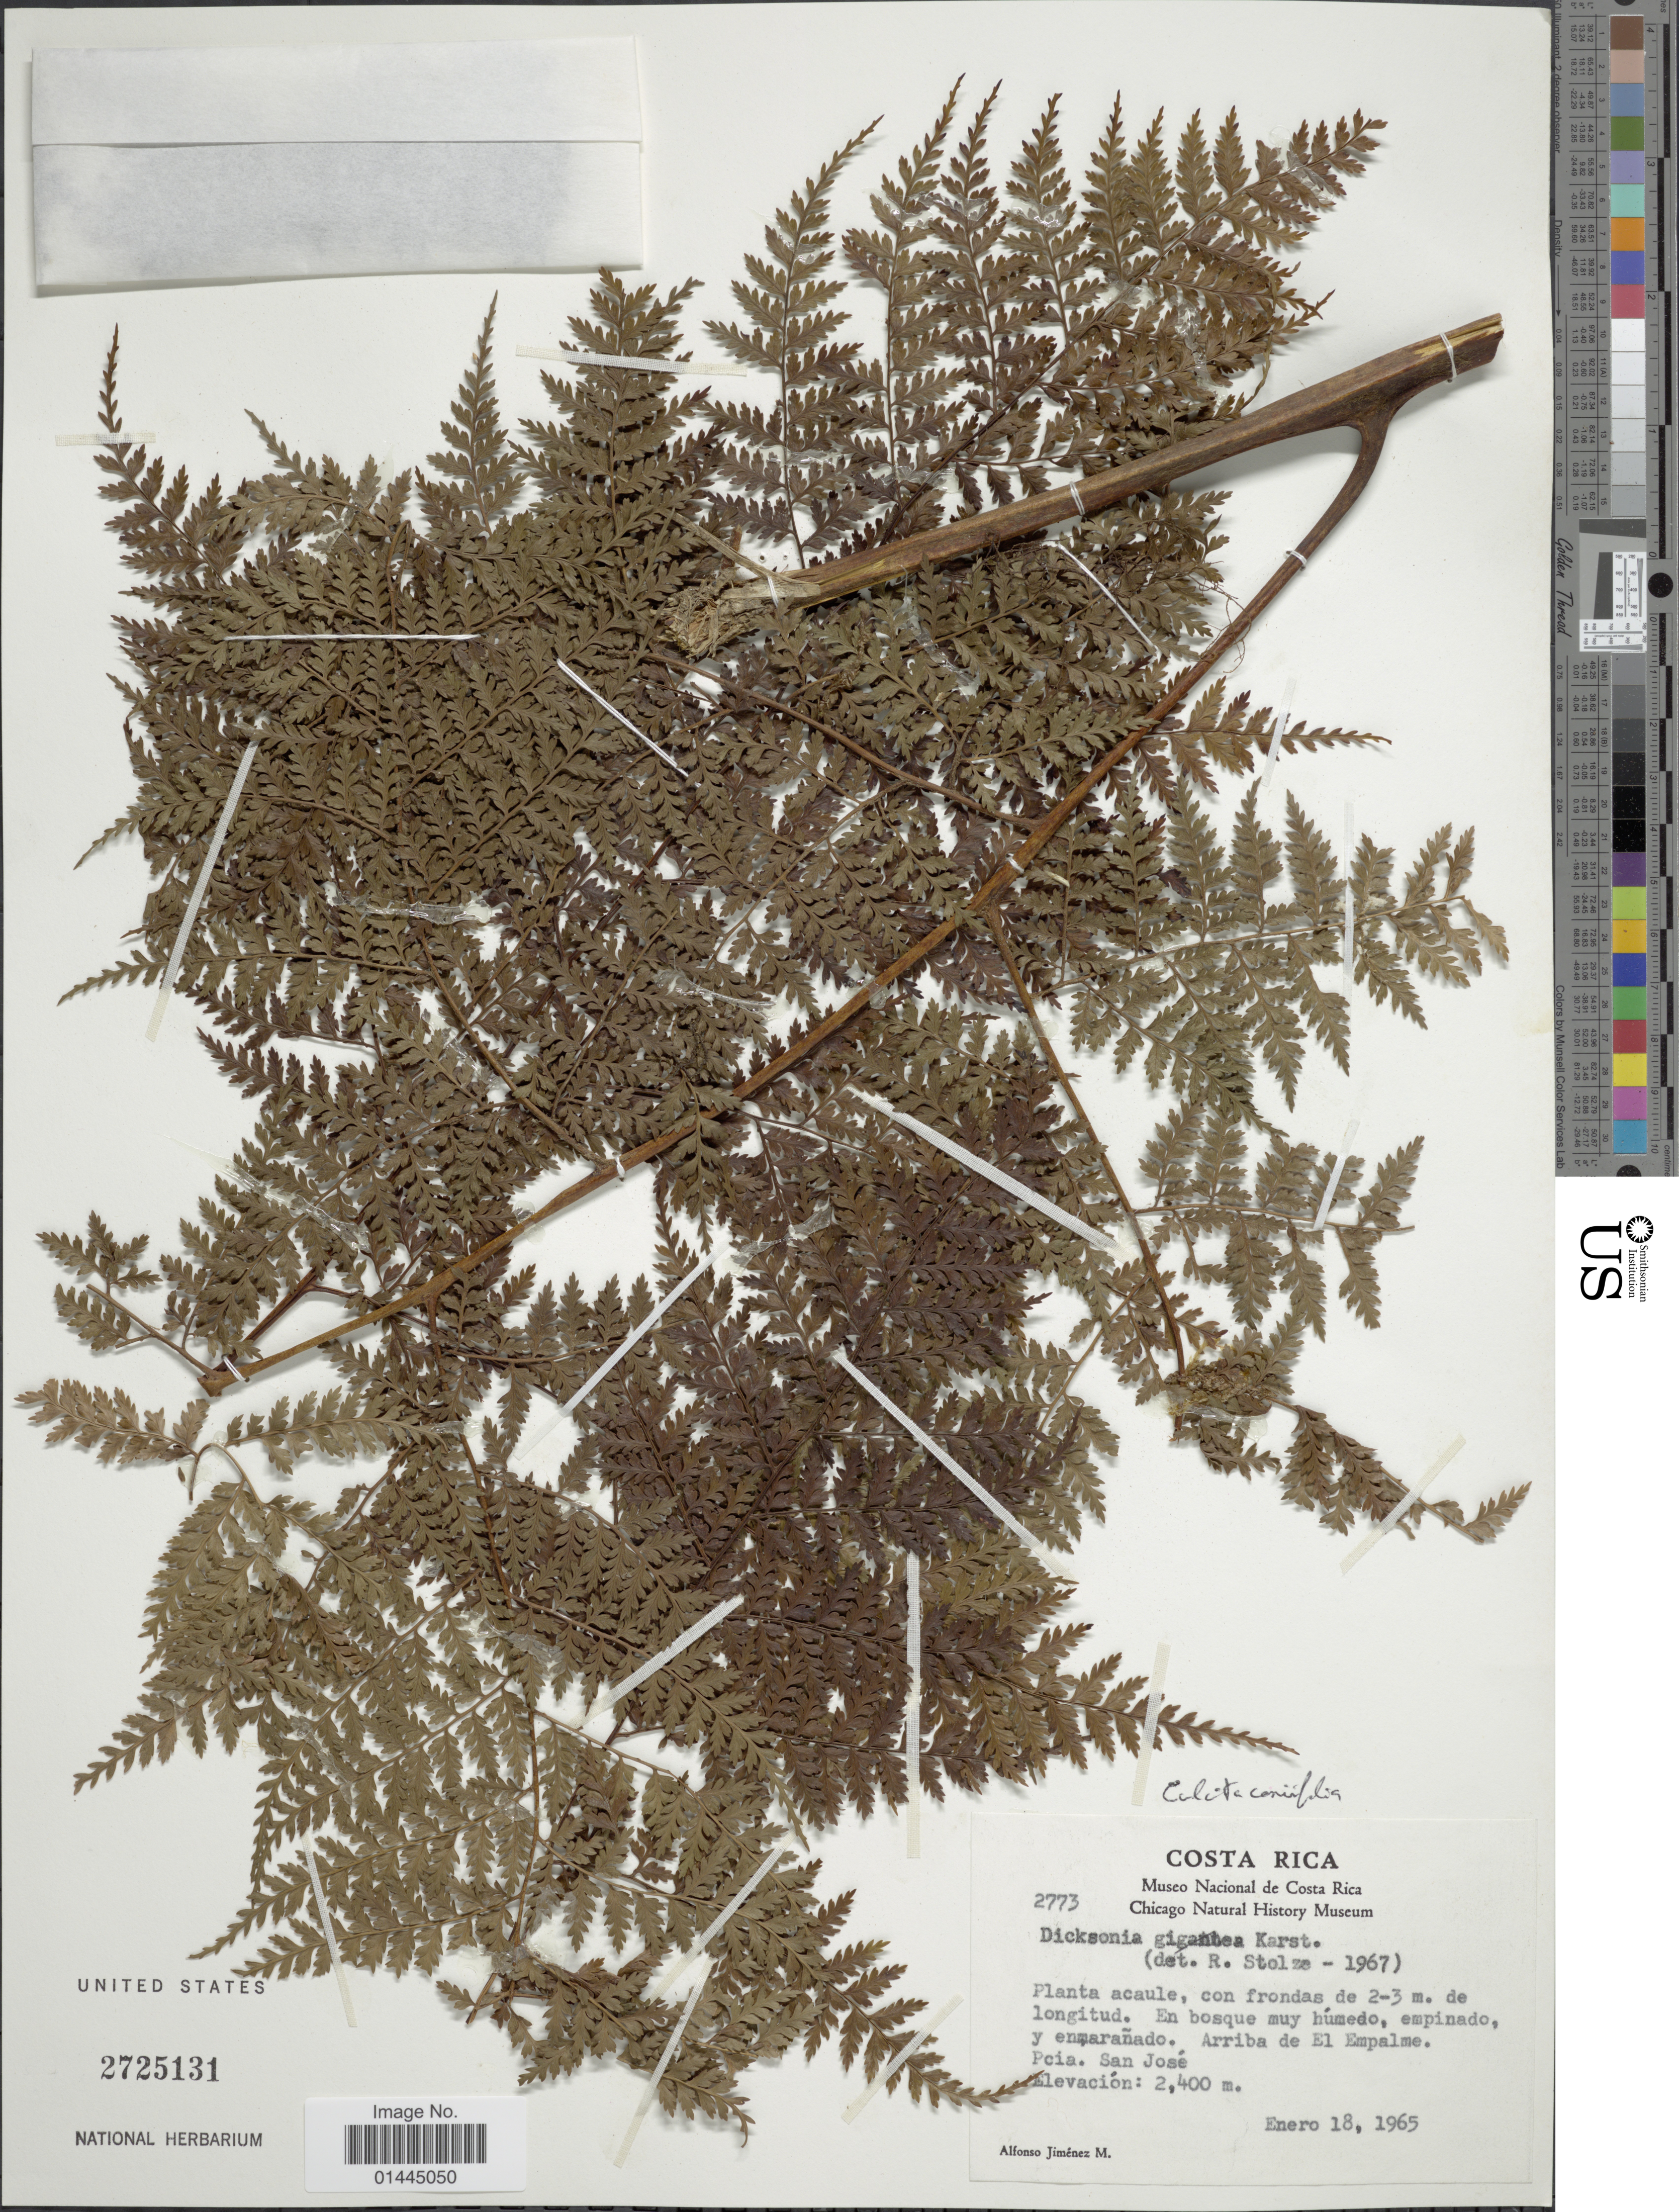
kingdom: Plantae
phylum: Tracheophyta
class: Polypodiopsida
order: Cyatheales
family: Culcitaceae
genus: Culcita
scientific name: Culcita coniifolia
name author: (Hook.) Maxon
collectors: A. Jimenez M.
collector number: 2773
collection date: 1965-01-18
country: Costa Rica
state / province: San José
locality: Arriba de El Empalme.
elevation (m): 2400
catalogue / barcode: US 2725131